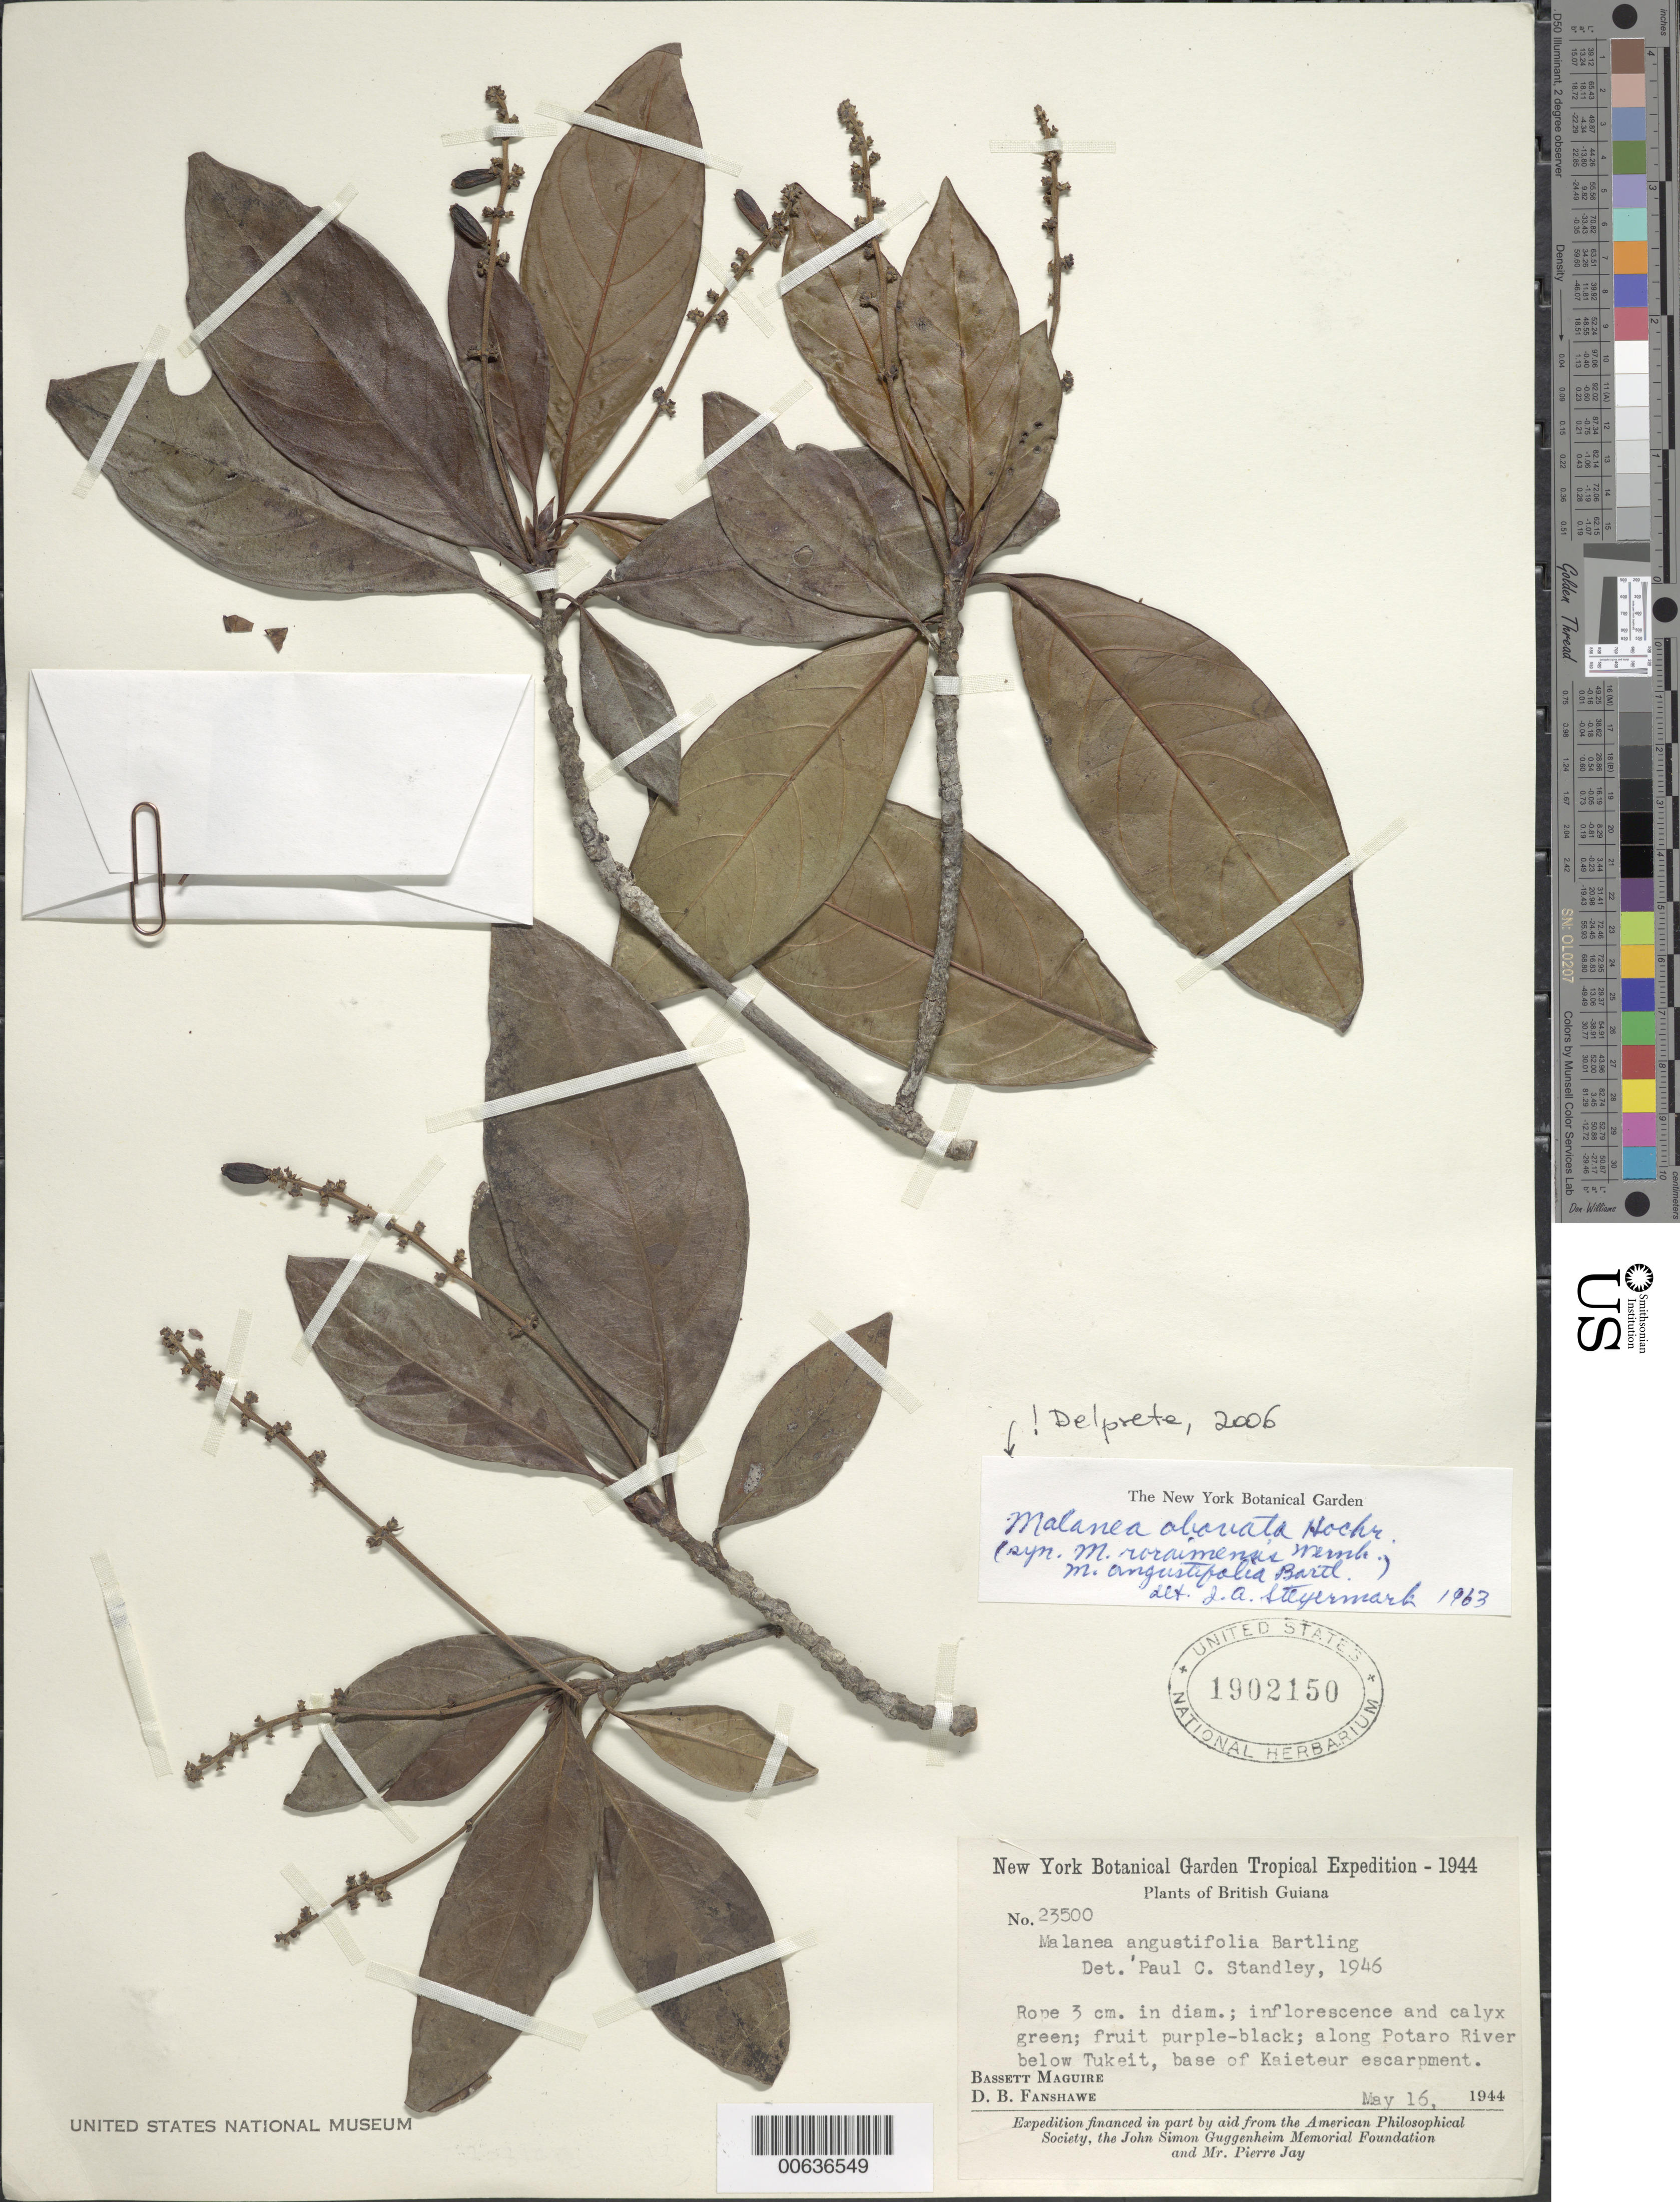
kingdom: Plantae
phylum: Tracheophyta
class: Magnoliopsida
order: Gentianales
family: Rubiaceae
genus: Malanea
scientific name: Malanea obovata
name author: Hochr.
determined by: Delprete, P. G., Herb. de Guyane Cay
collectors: B. Maguire & D. B. Fanshawe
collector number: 23500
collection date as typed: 16-May-44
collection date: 1944-05-16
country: Guyana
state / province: Potaro-Siparuni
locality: Potaro River Gorge, below Tukeit, base of Kaieteur escarpment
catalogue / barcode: US 1902150